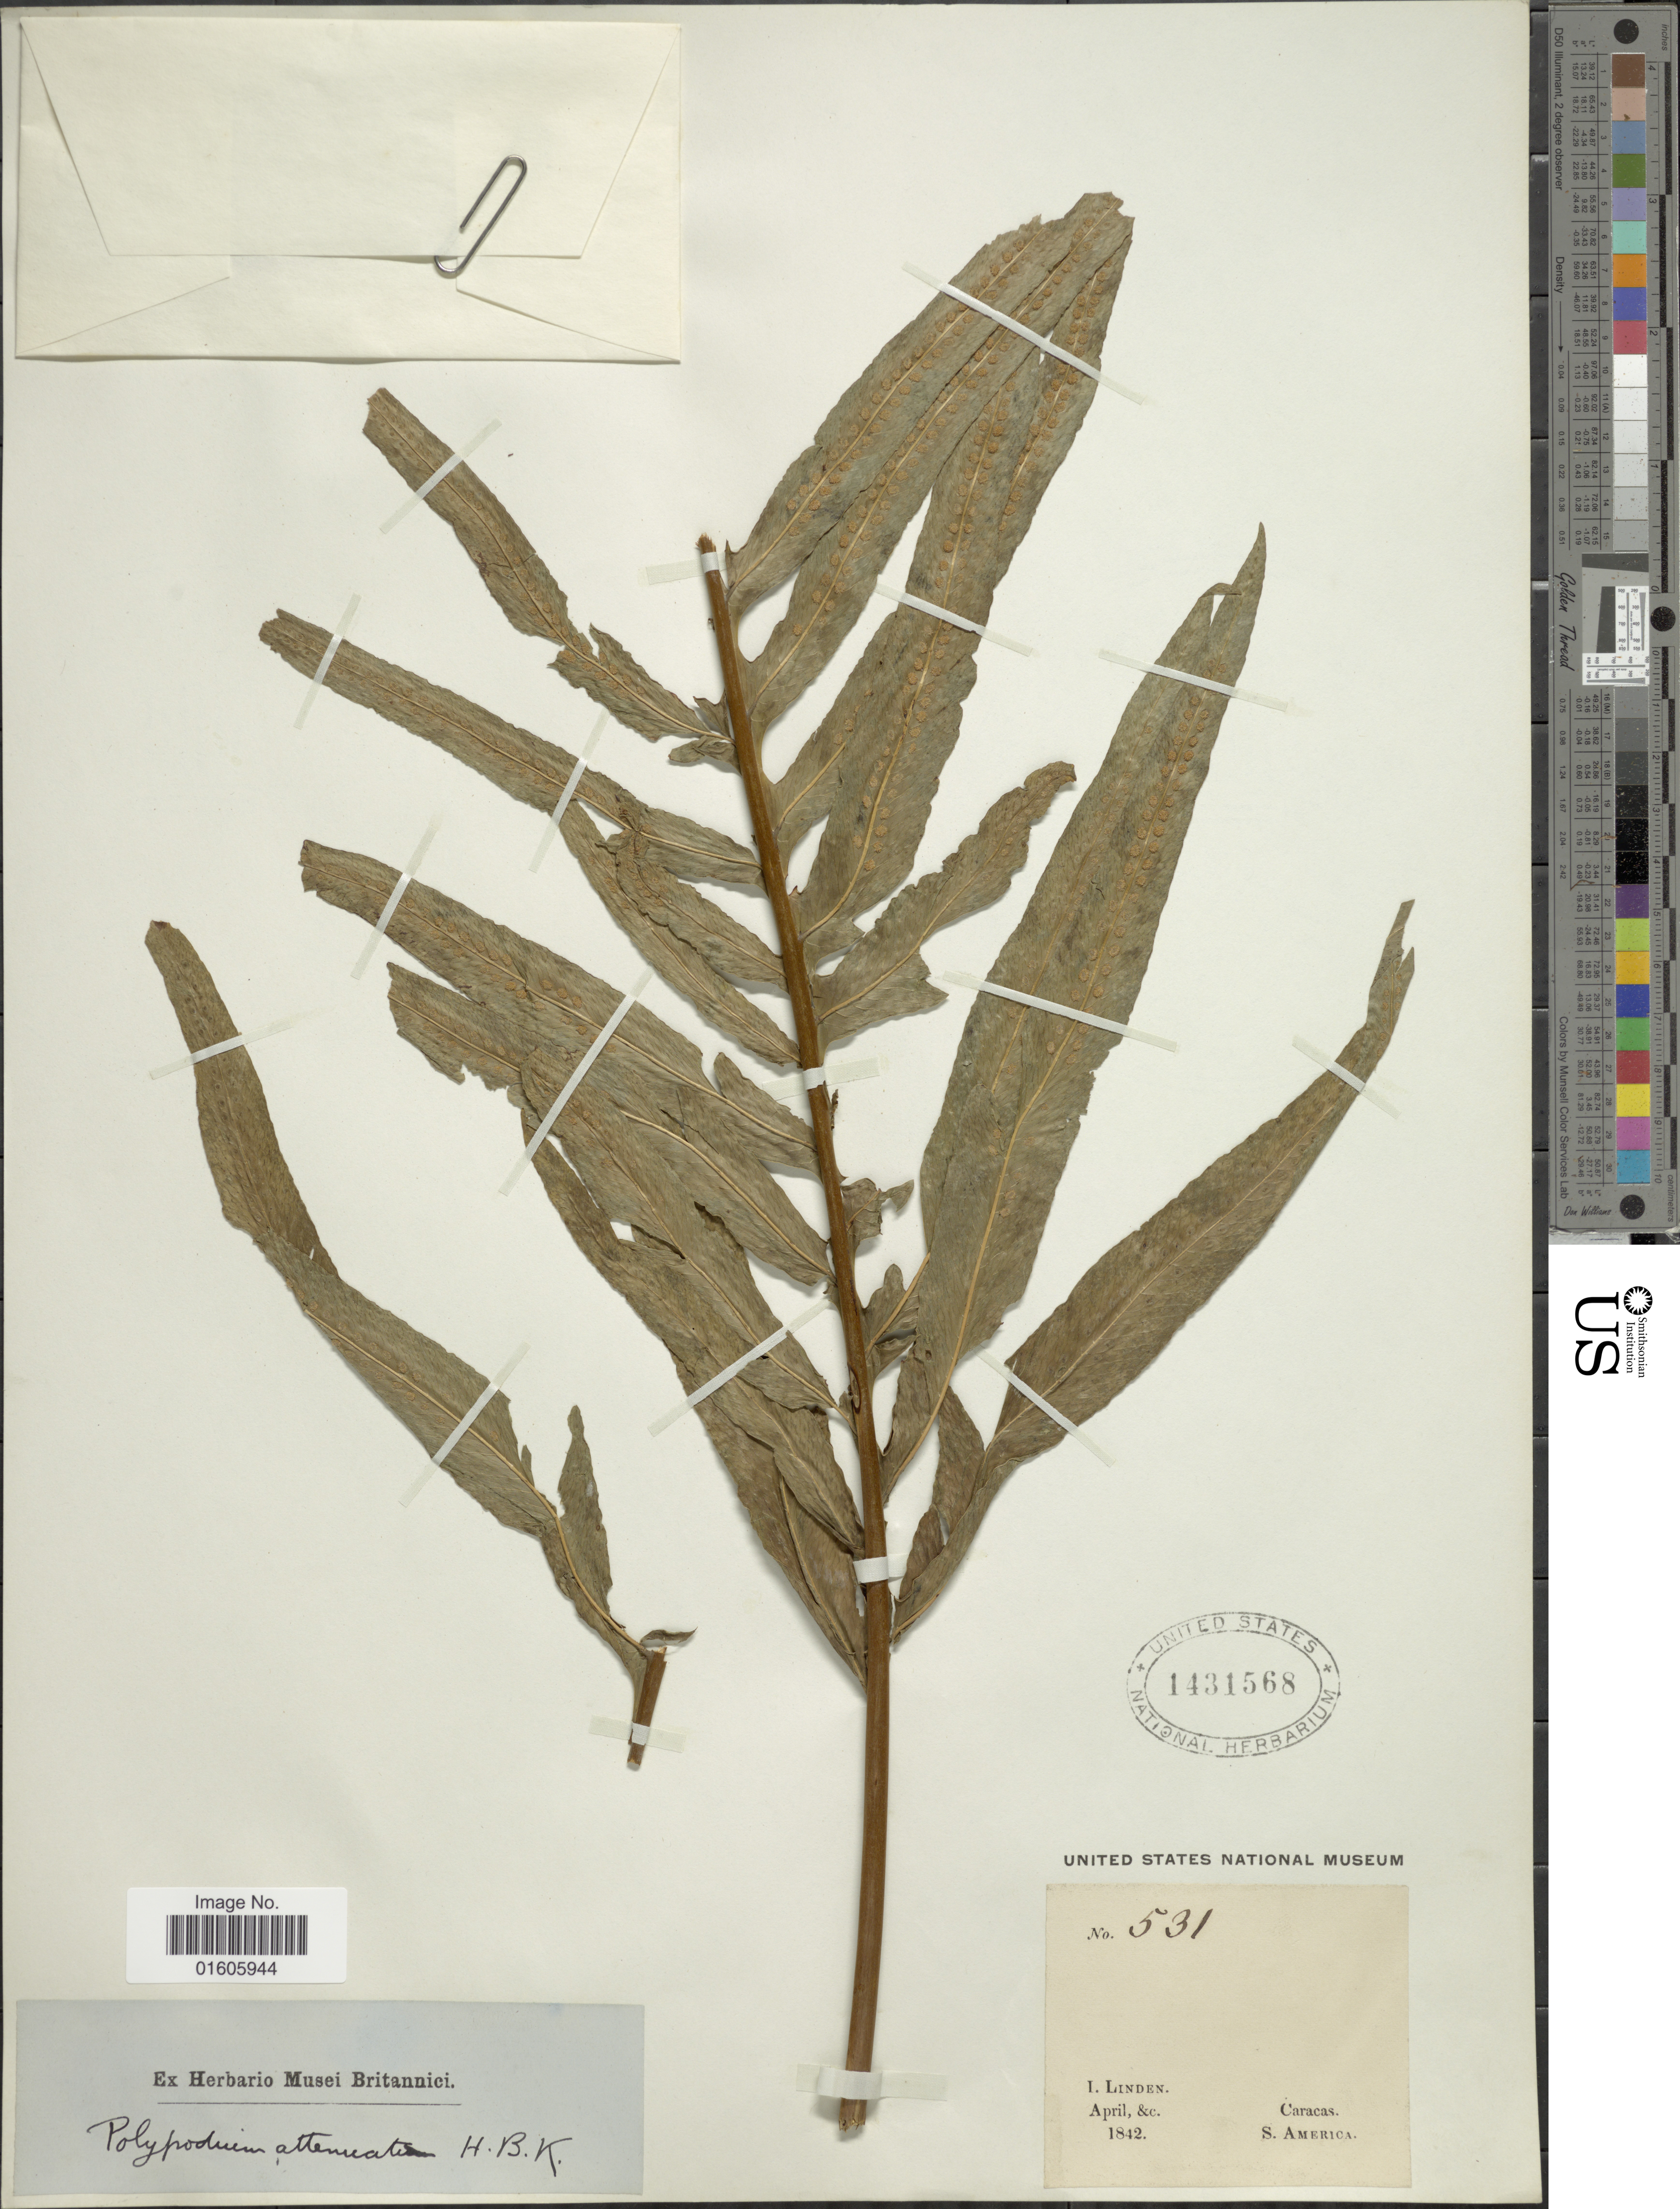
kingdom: Plantae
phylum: Tracheophyta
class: Polypodiopsida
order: Polypodiales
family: Polypodiaceae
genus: Serpocaulon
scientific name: Serpocaulon attenuatum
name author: (Humb. & Bonpl. ex Willd.) A.R. Sm.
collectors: I. Linden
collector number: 531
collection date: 1842-04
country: Venezuela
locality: Caracas. S. America.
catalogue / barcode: US 1431568